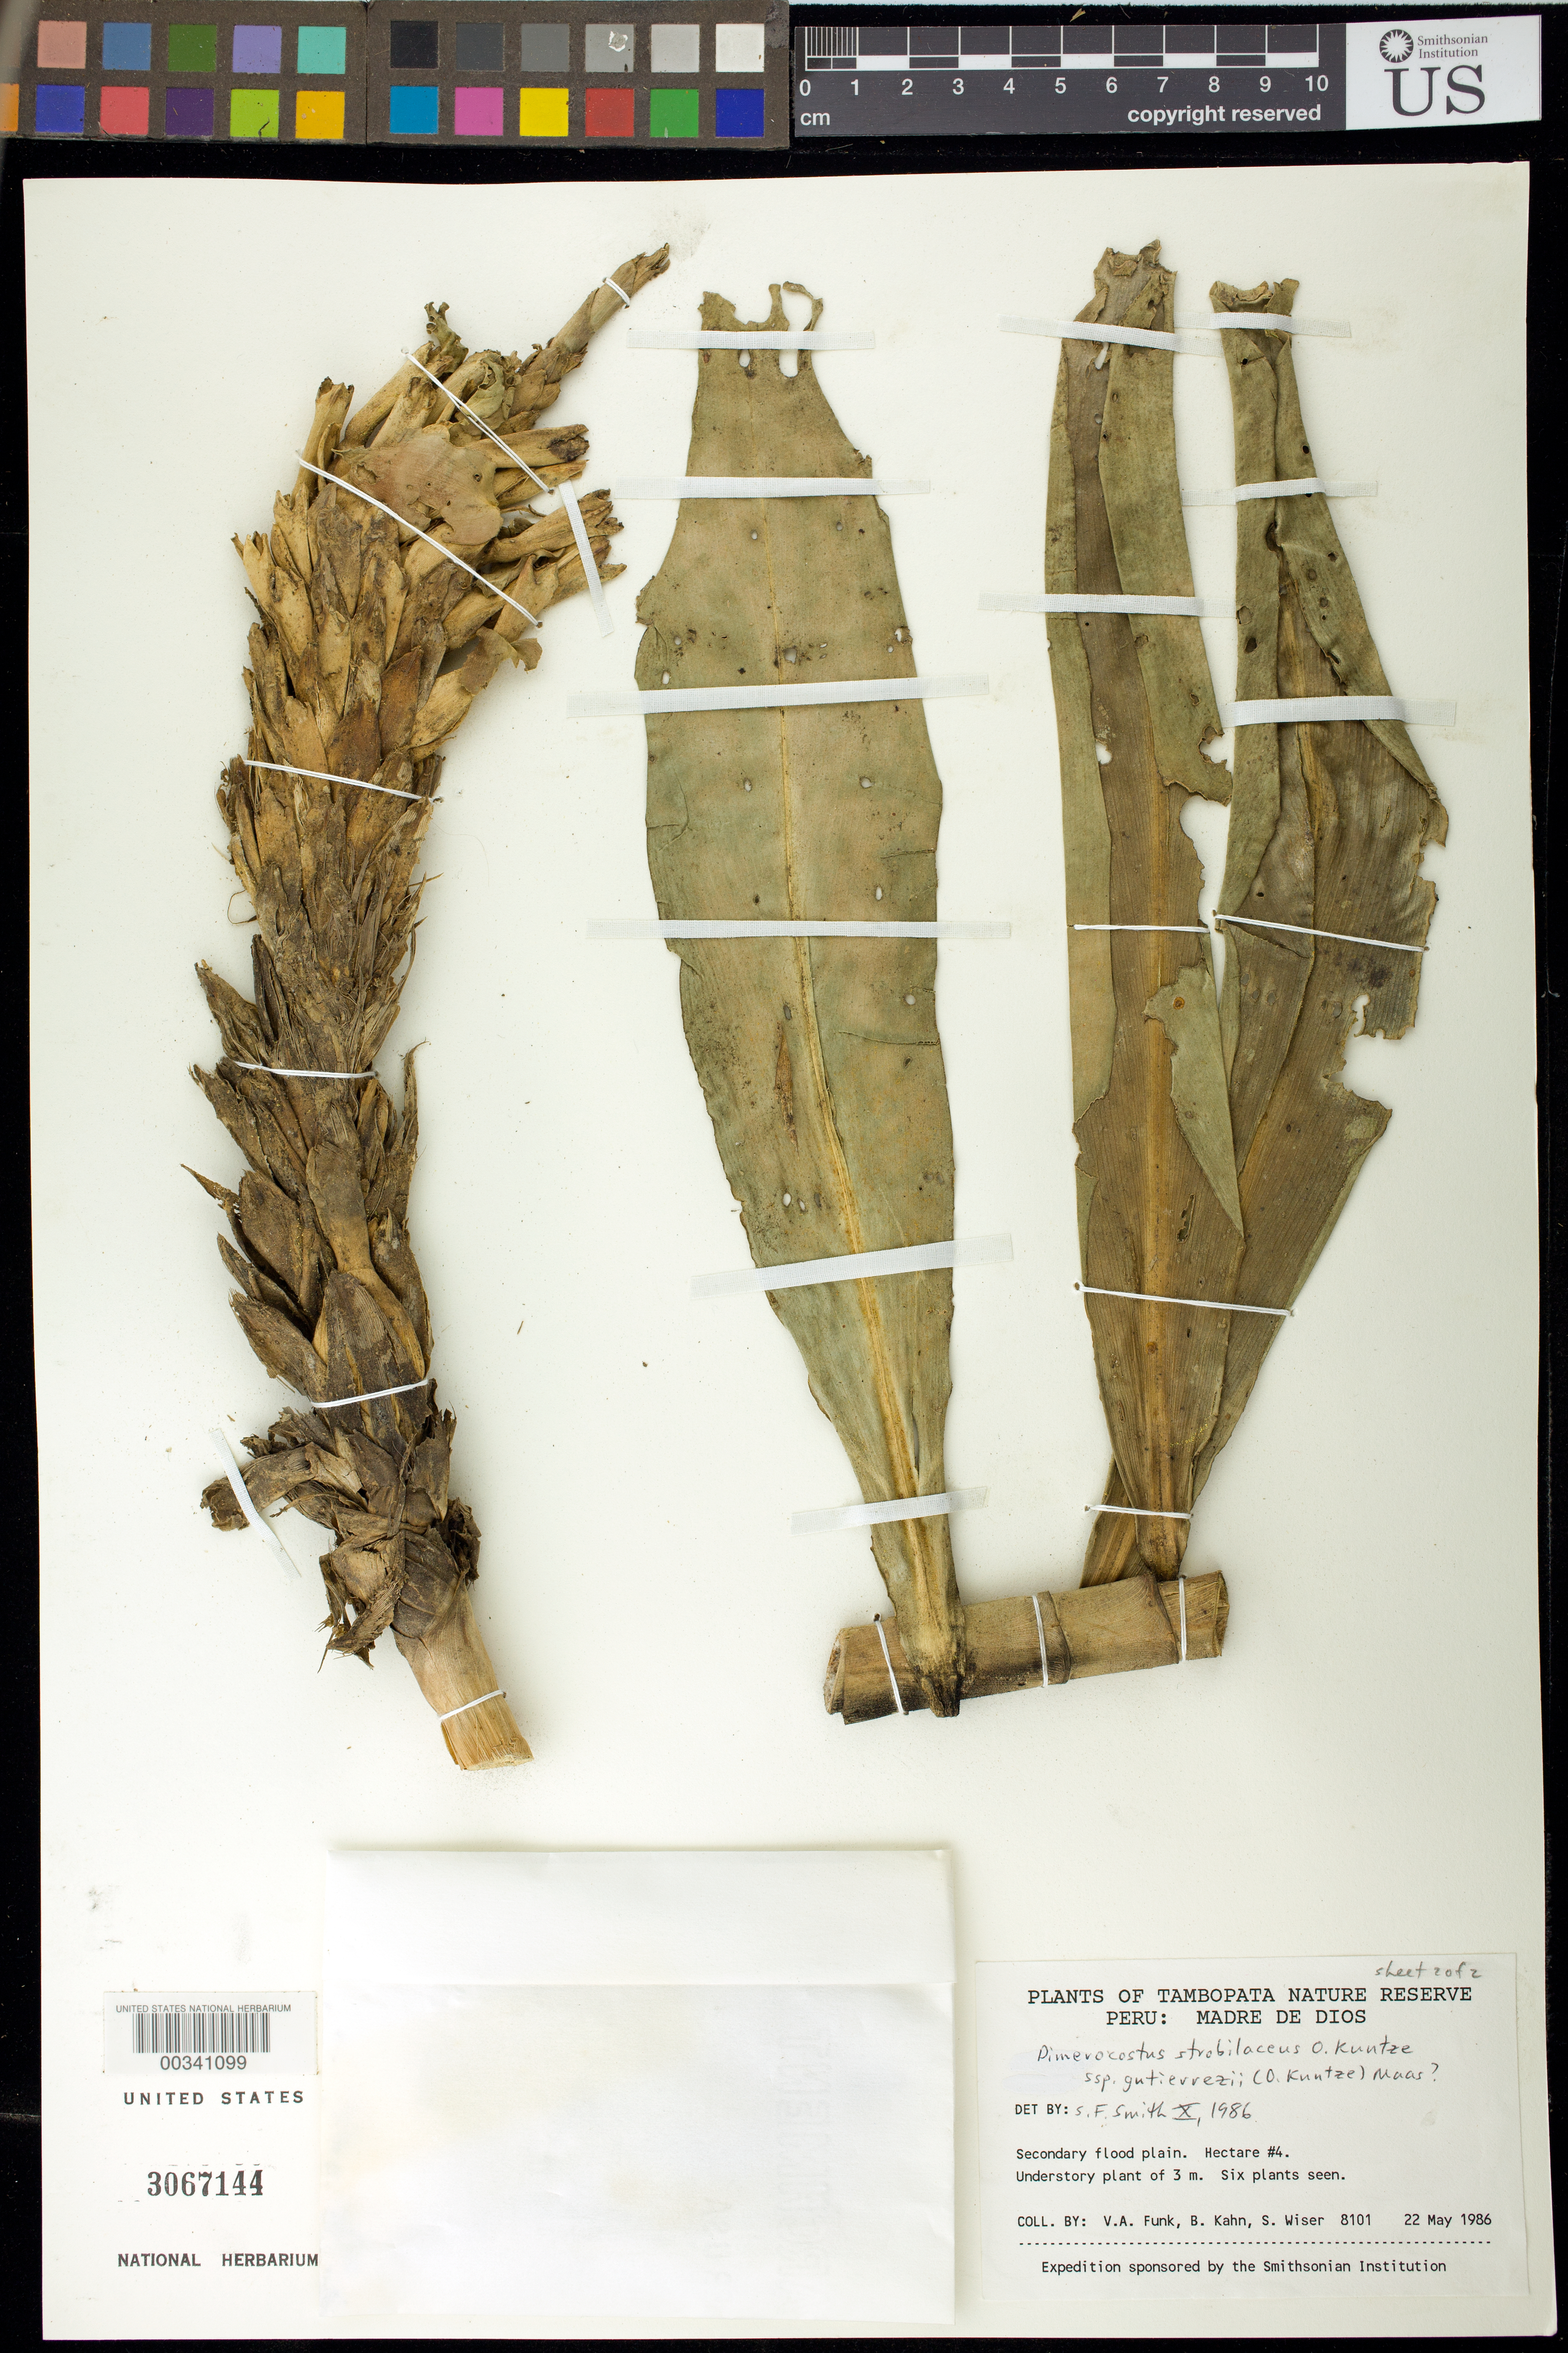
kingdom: Plantae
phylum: Tracheophyta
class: Liliopsida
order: Zingiberales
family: Costaceae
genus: Dimerocostus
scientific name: Dimerocostus strobilaceus subsp. gutierrezii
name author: (Kuntze) Maas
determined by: Smith, Stephen F., (US), NMNH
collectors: V. Funk, B. Kahn & S. Wiser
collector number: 8101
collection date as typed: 22 May 1986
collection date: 1986-05-22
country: Peru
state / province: Madre de Dios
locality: Secondary flood plain, hectare #4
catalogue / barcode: US 3067144